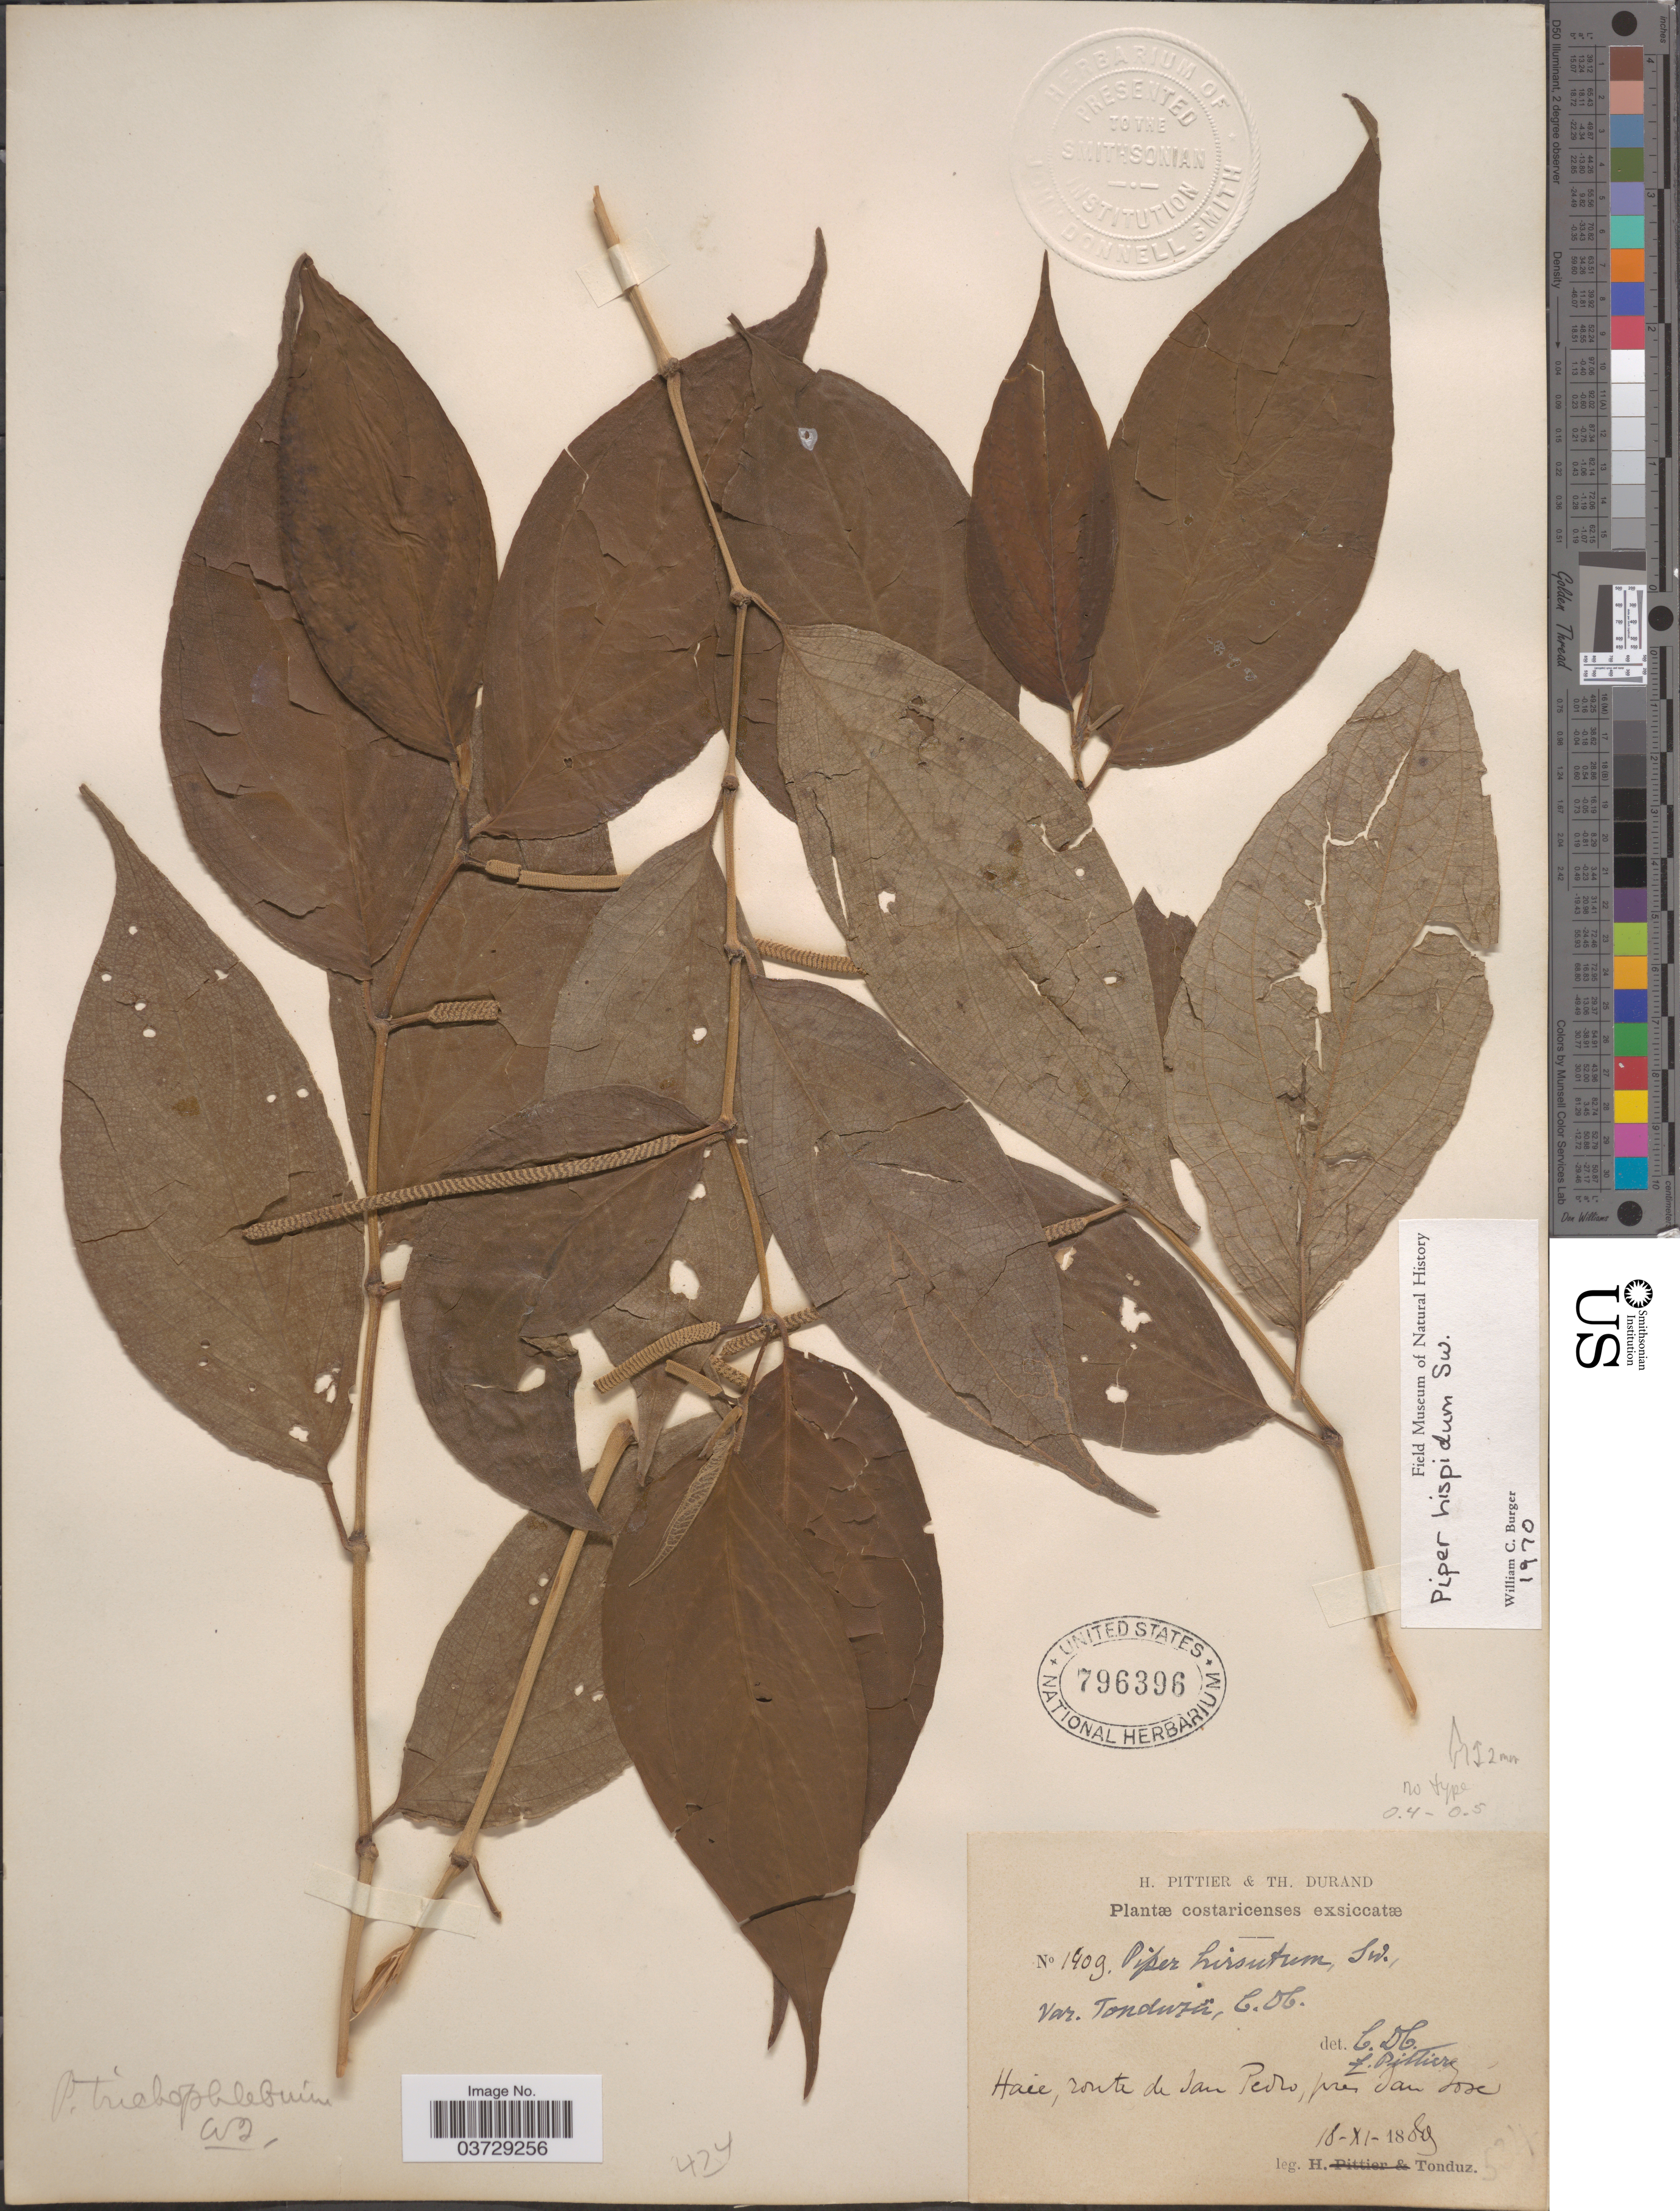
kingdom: Plantae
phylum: Tracheophyta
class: Magnoliopsida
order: Piperales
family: Piperaceae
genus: Piper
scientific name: Piper hispidum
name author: Sw.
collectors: Tonduz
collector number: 1409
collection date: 1889-11-18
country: Costa Rica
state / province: San José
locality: Haie, route de San Pedro, prés San José.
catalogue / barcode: US 796396